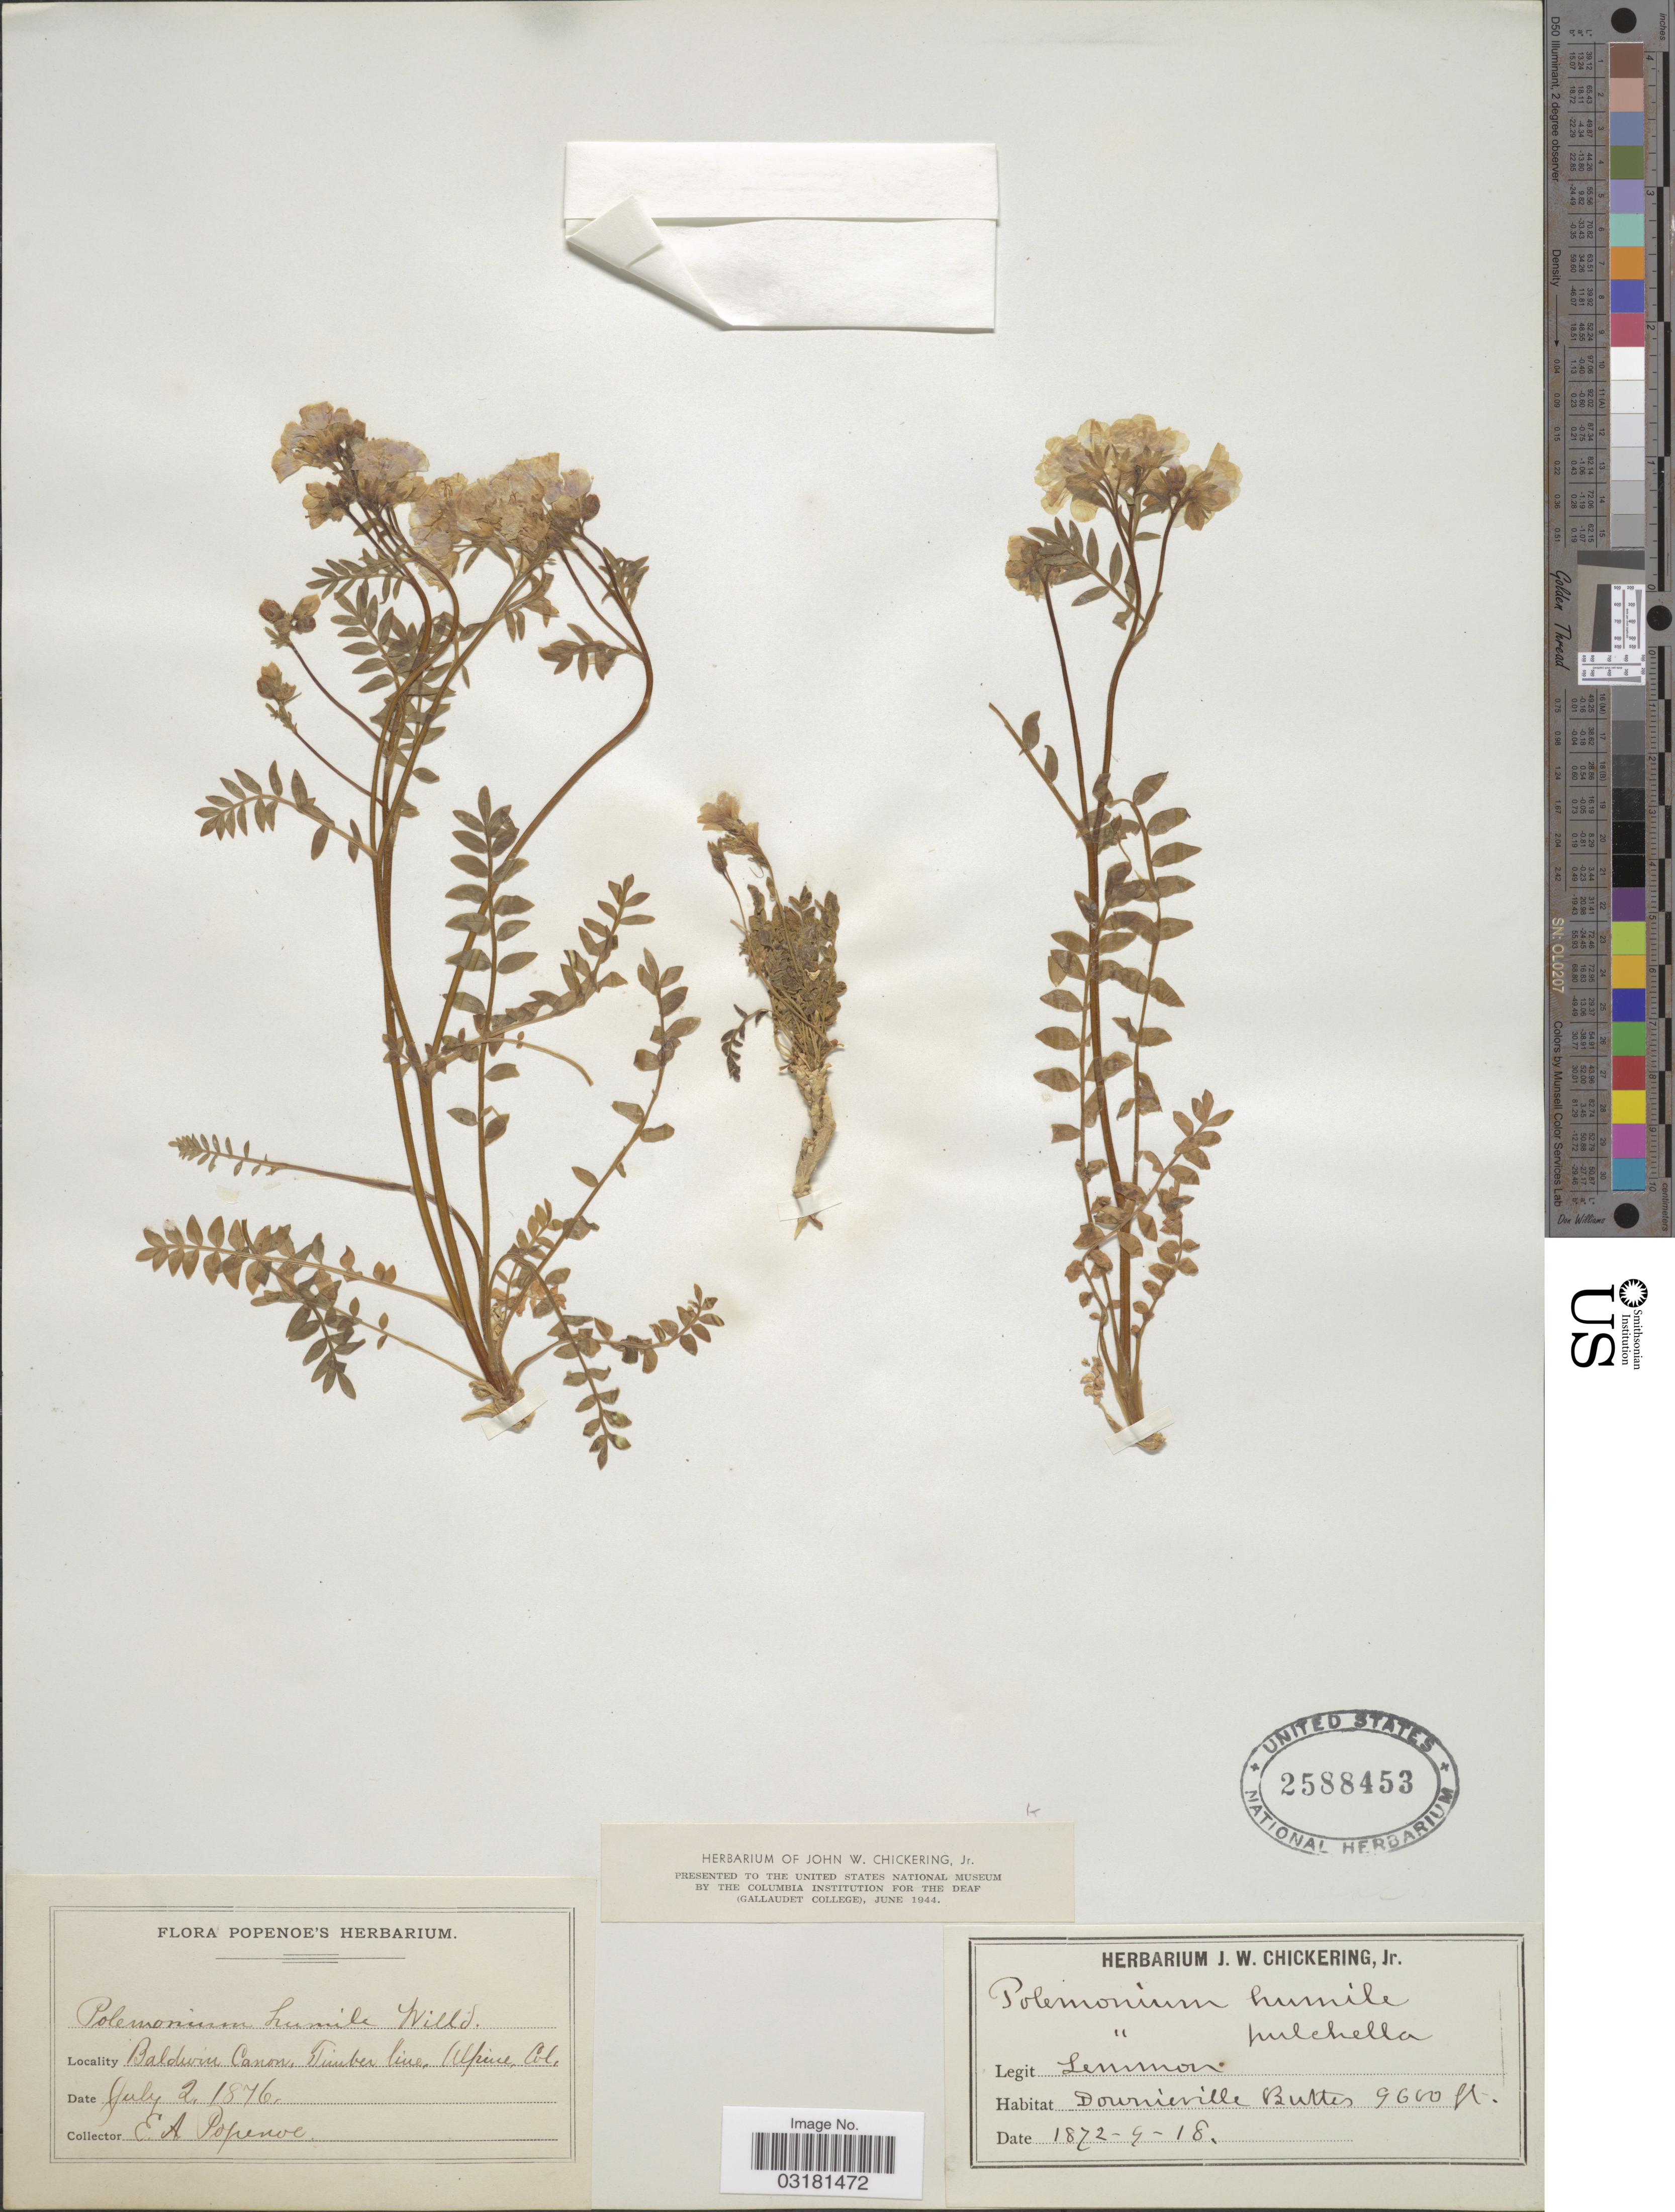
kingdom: Plantae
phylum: Tracheophyta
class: Magnoliopsida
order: Ericales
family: Polemoniaceae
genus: Polemonium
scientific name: Polemonium humile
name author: Willd. ex Roem. & Schult.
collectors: E. A. Popenoe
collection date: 1876-07-02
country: United States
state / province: Colorado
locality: Baldwin Canon, Timber line, Alpine, Col.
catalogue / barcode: US 2588453